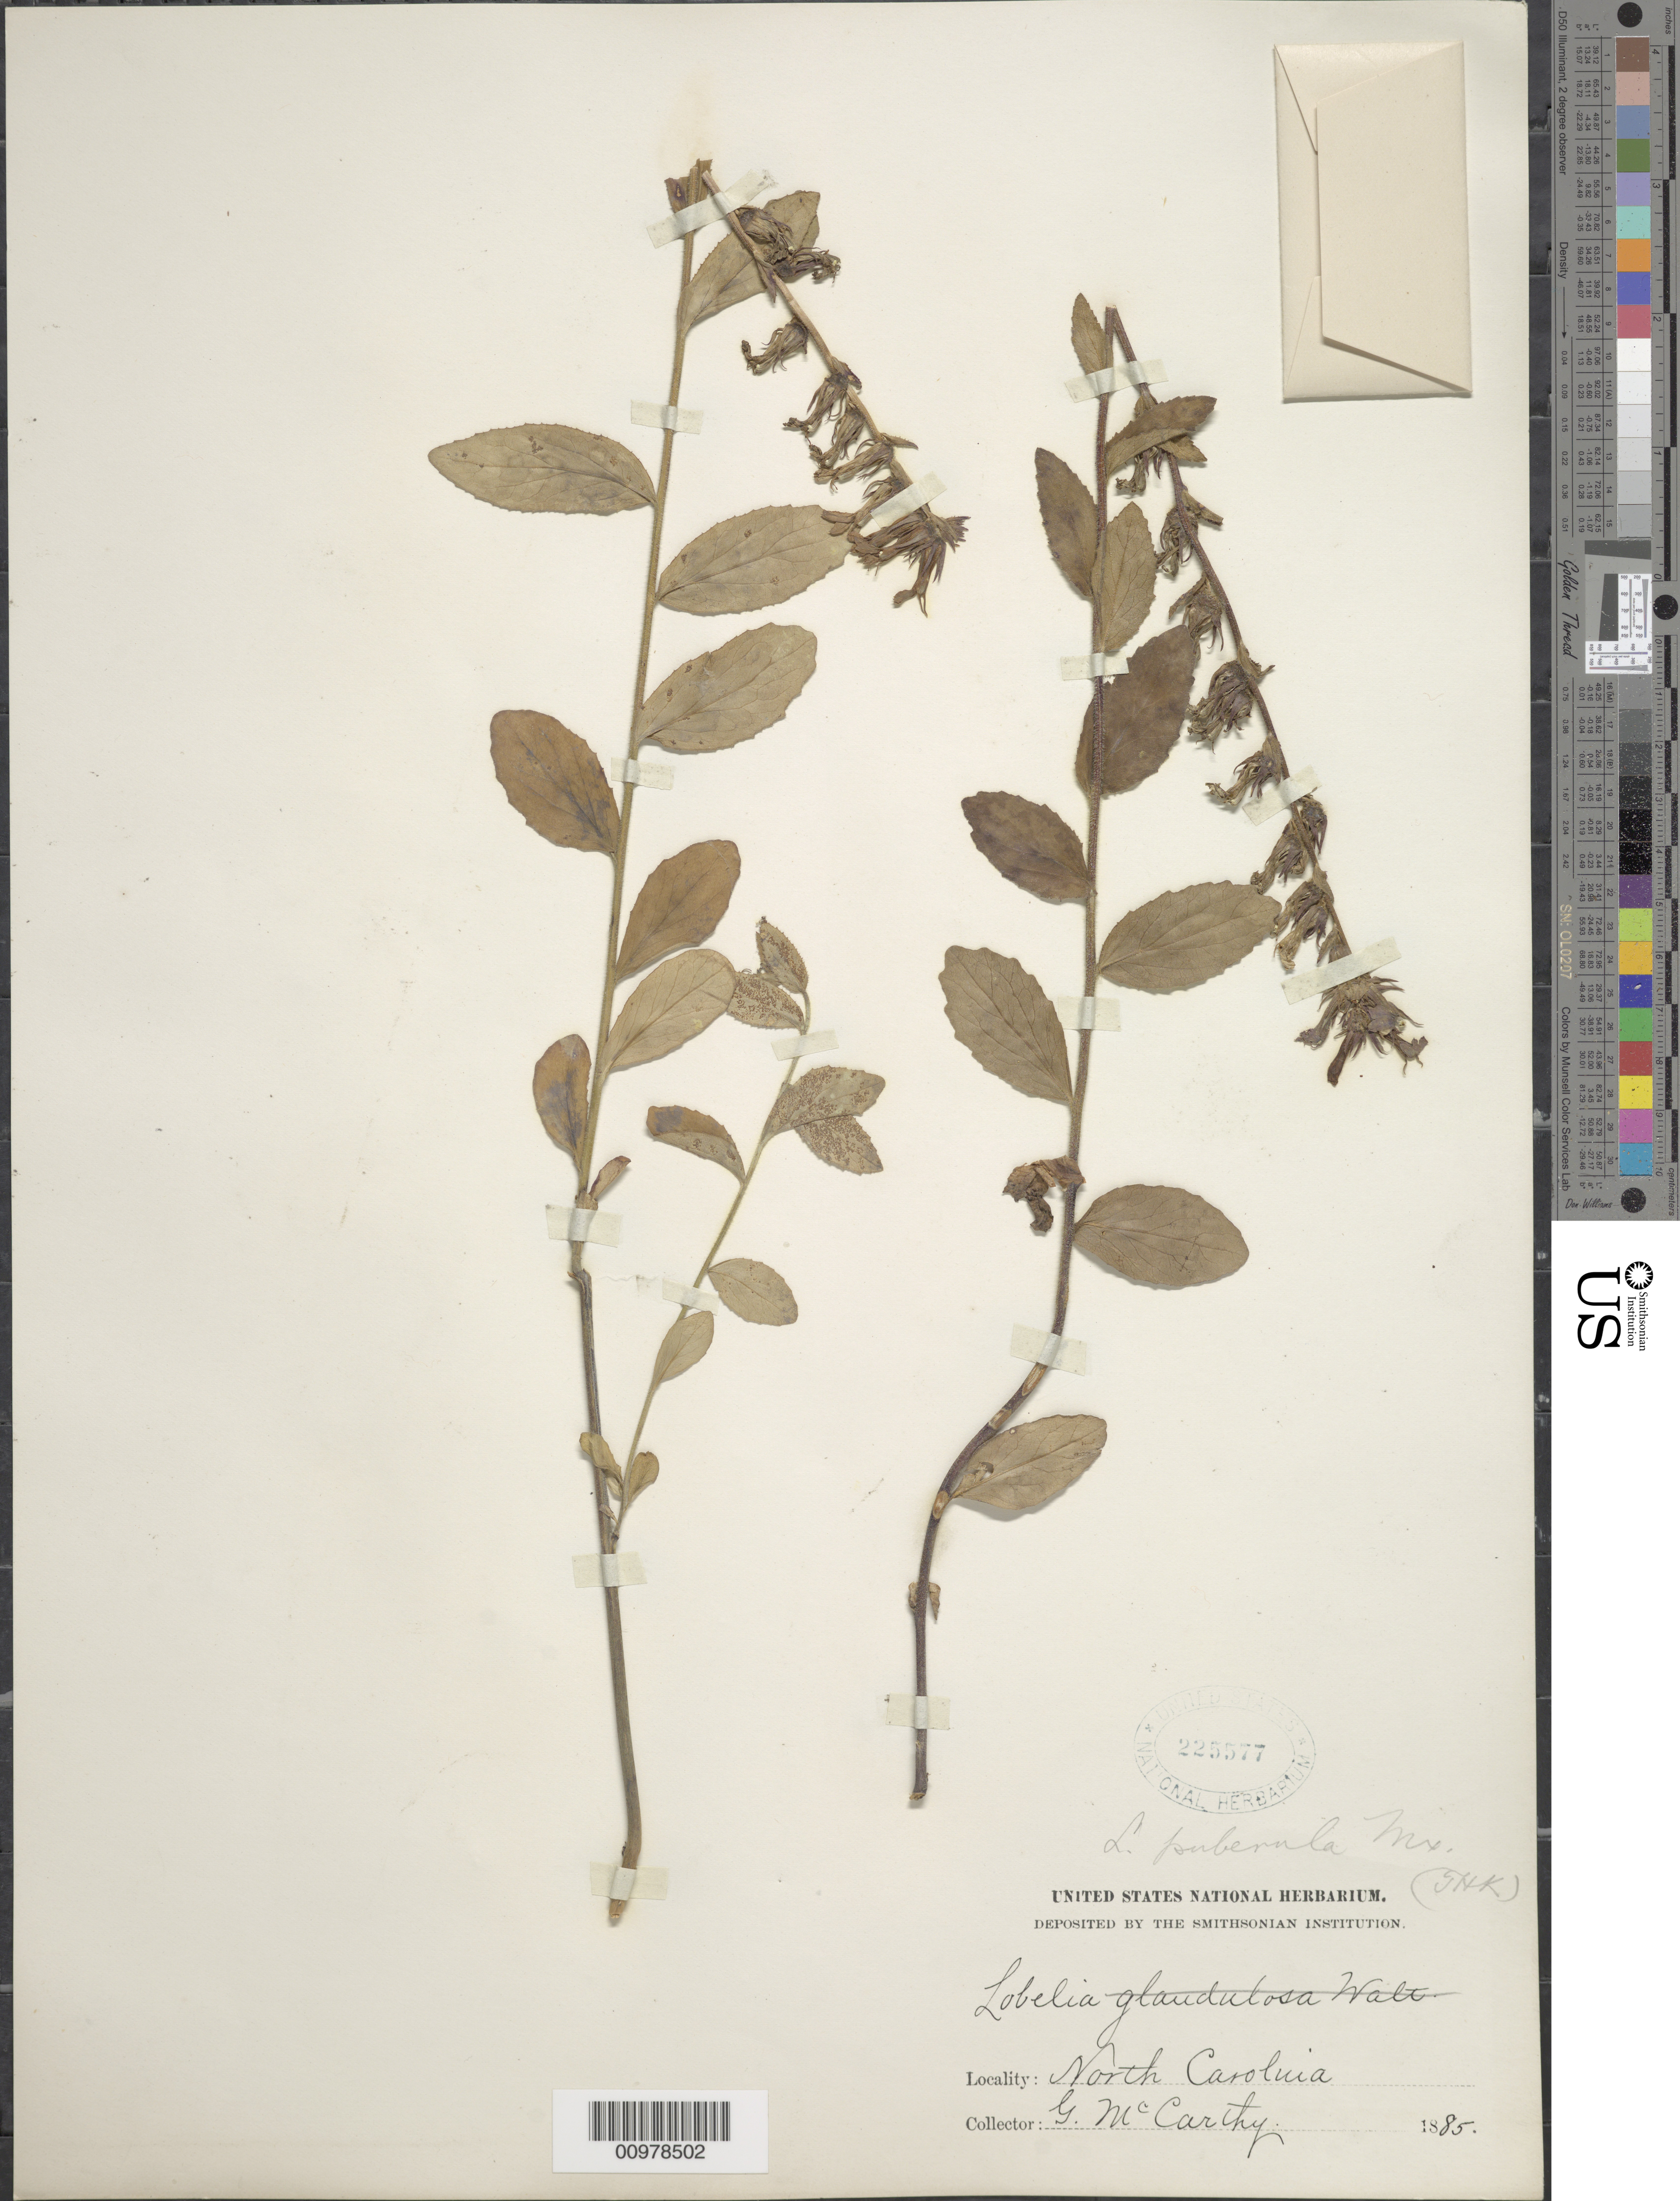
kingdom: Plantae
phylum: Tracheophyta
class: Magnoliopsida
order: Asterales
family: Campanulaceae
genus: Lobelia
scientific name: Lobelia puberula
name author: Michx.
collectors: G. M. Mccarthy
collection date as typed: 1885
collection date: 1885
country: United States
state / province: North Carolina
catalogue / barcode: US 225577